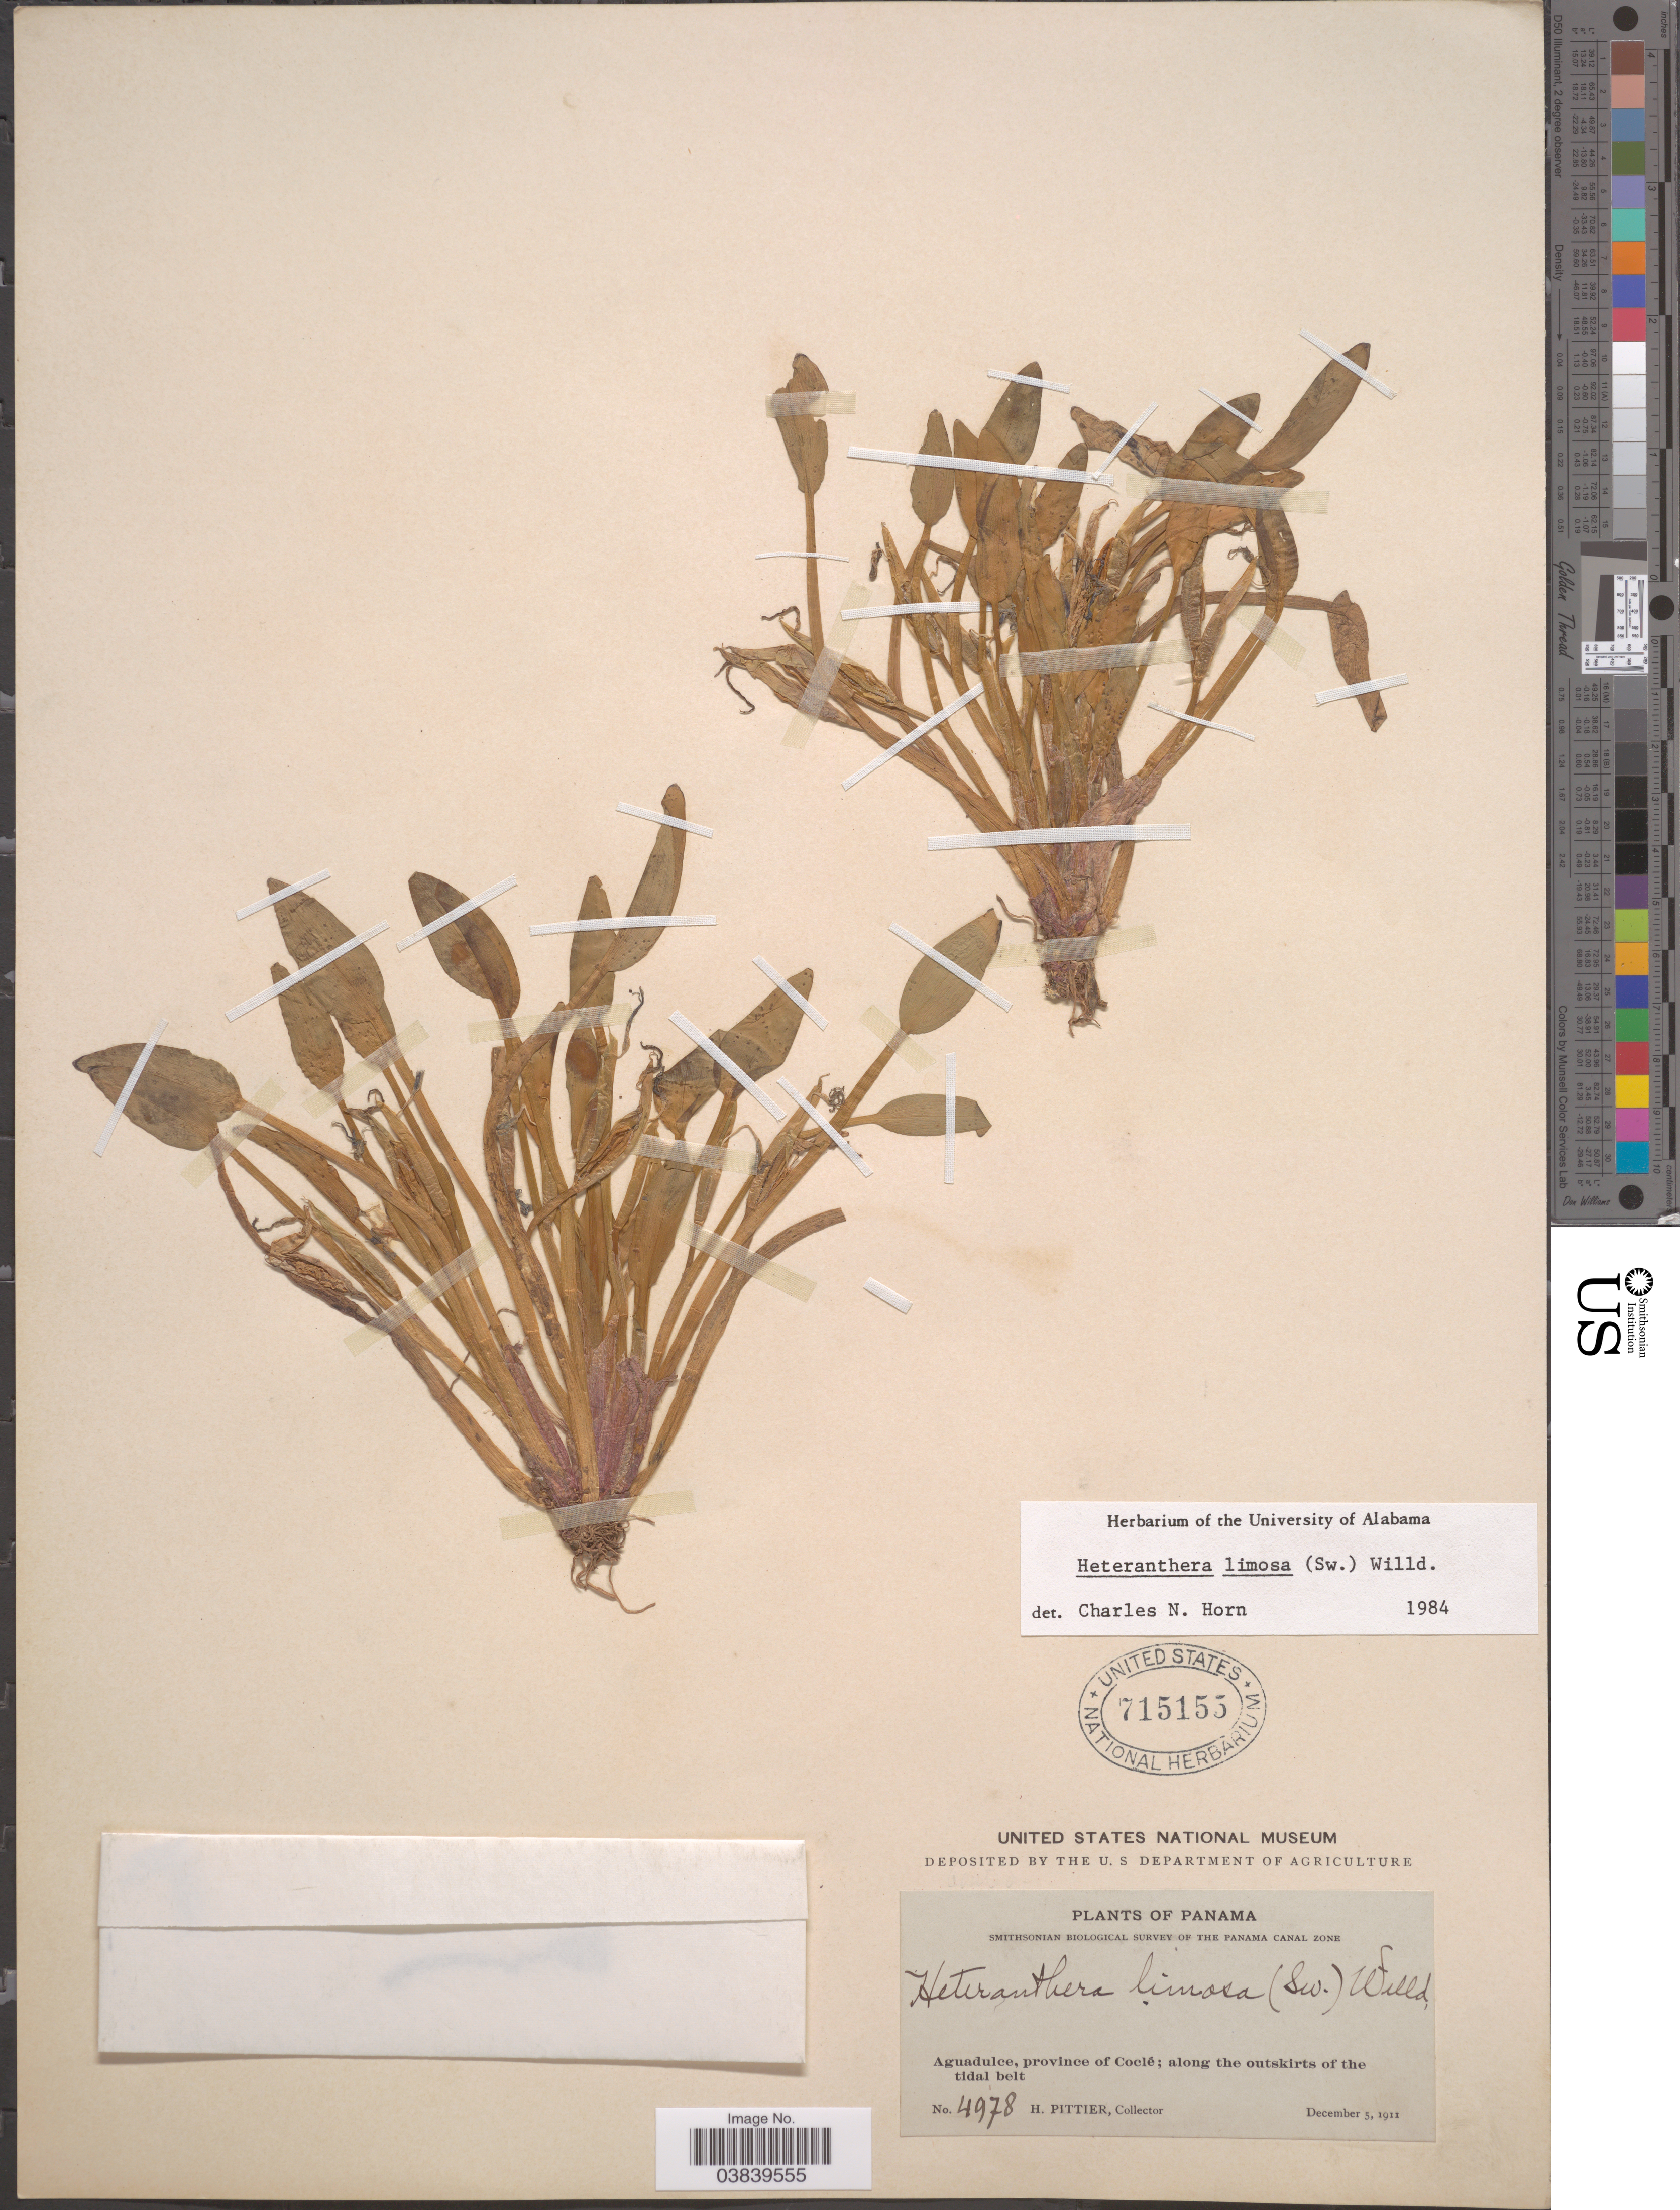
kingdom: Plantae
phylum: Tracheophyta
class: Liliopsida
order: Commelinales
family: Pontederiaceae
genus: Heteranthera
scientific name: Heteranthera limosa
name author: (Sw.) Willd.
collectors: H. F. Pittier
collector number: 4978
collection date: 1911-12-05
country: Panama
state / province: Cocle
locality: Aguadulce; along the outskirts of the tidal belt.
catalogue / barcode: US 715155